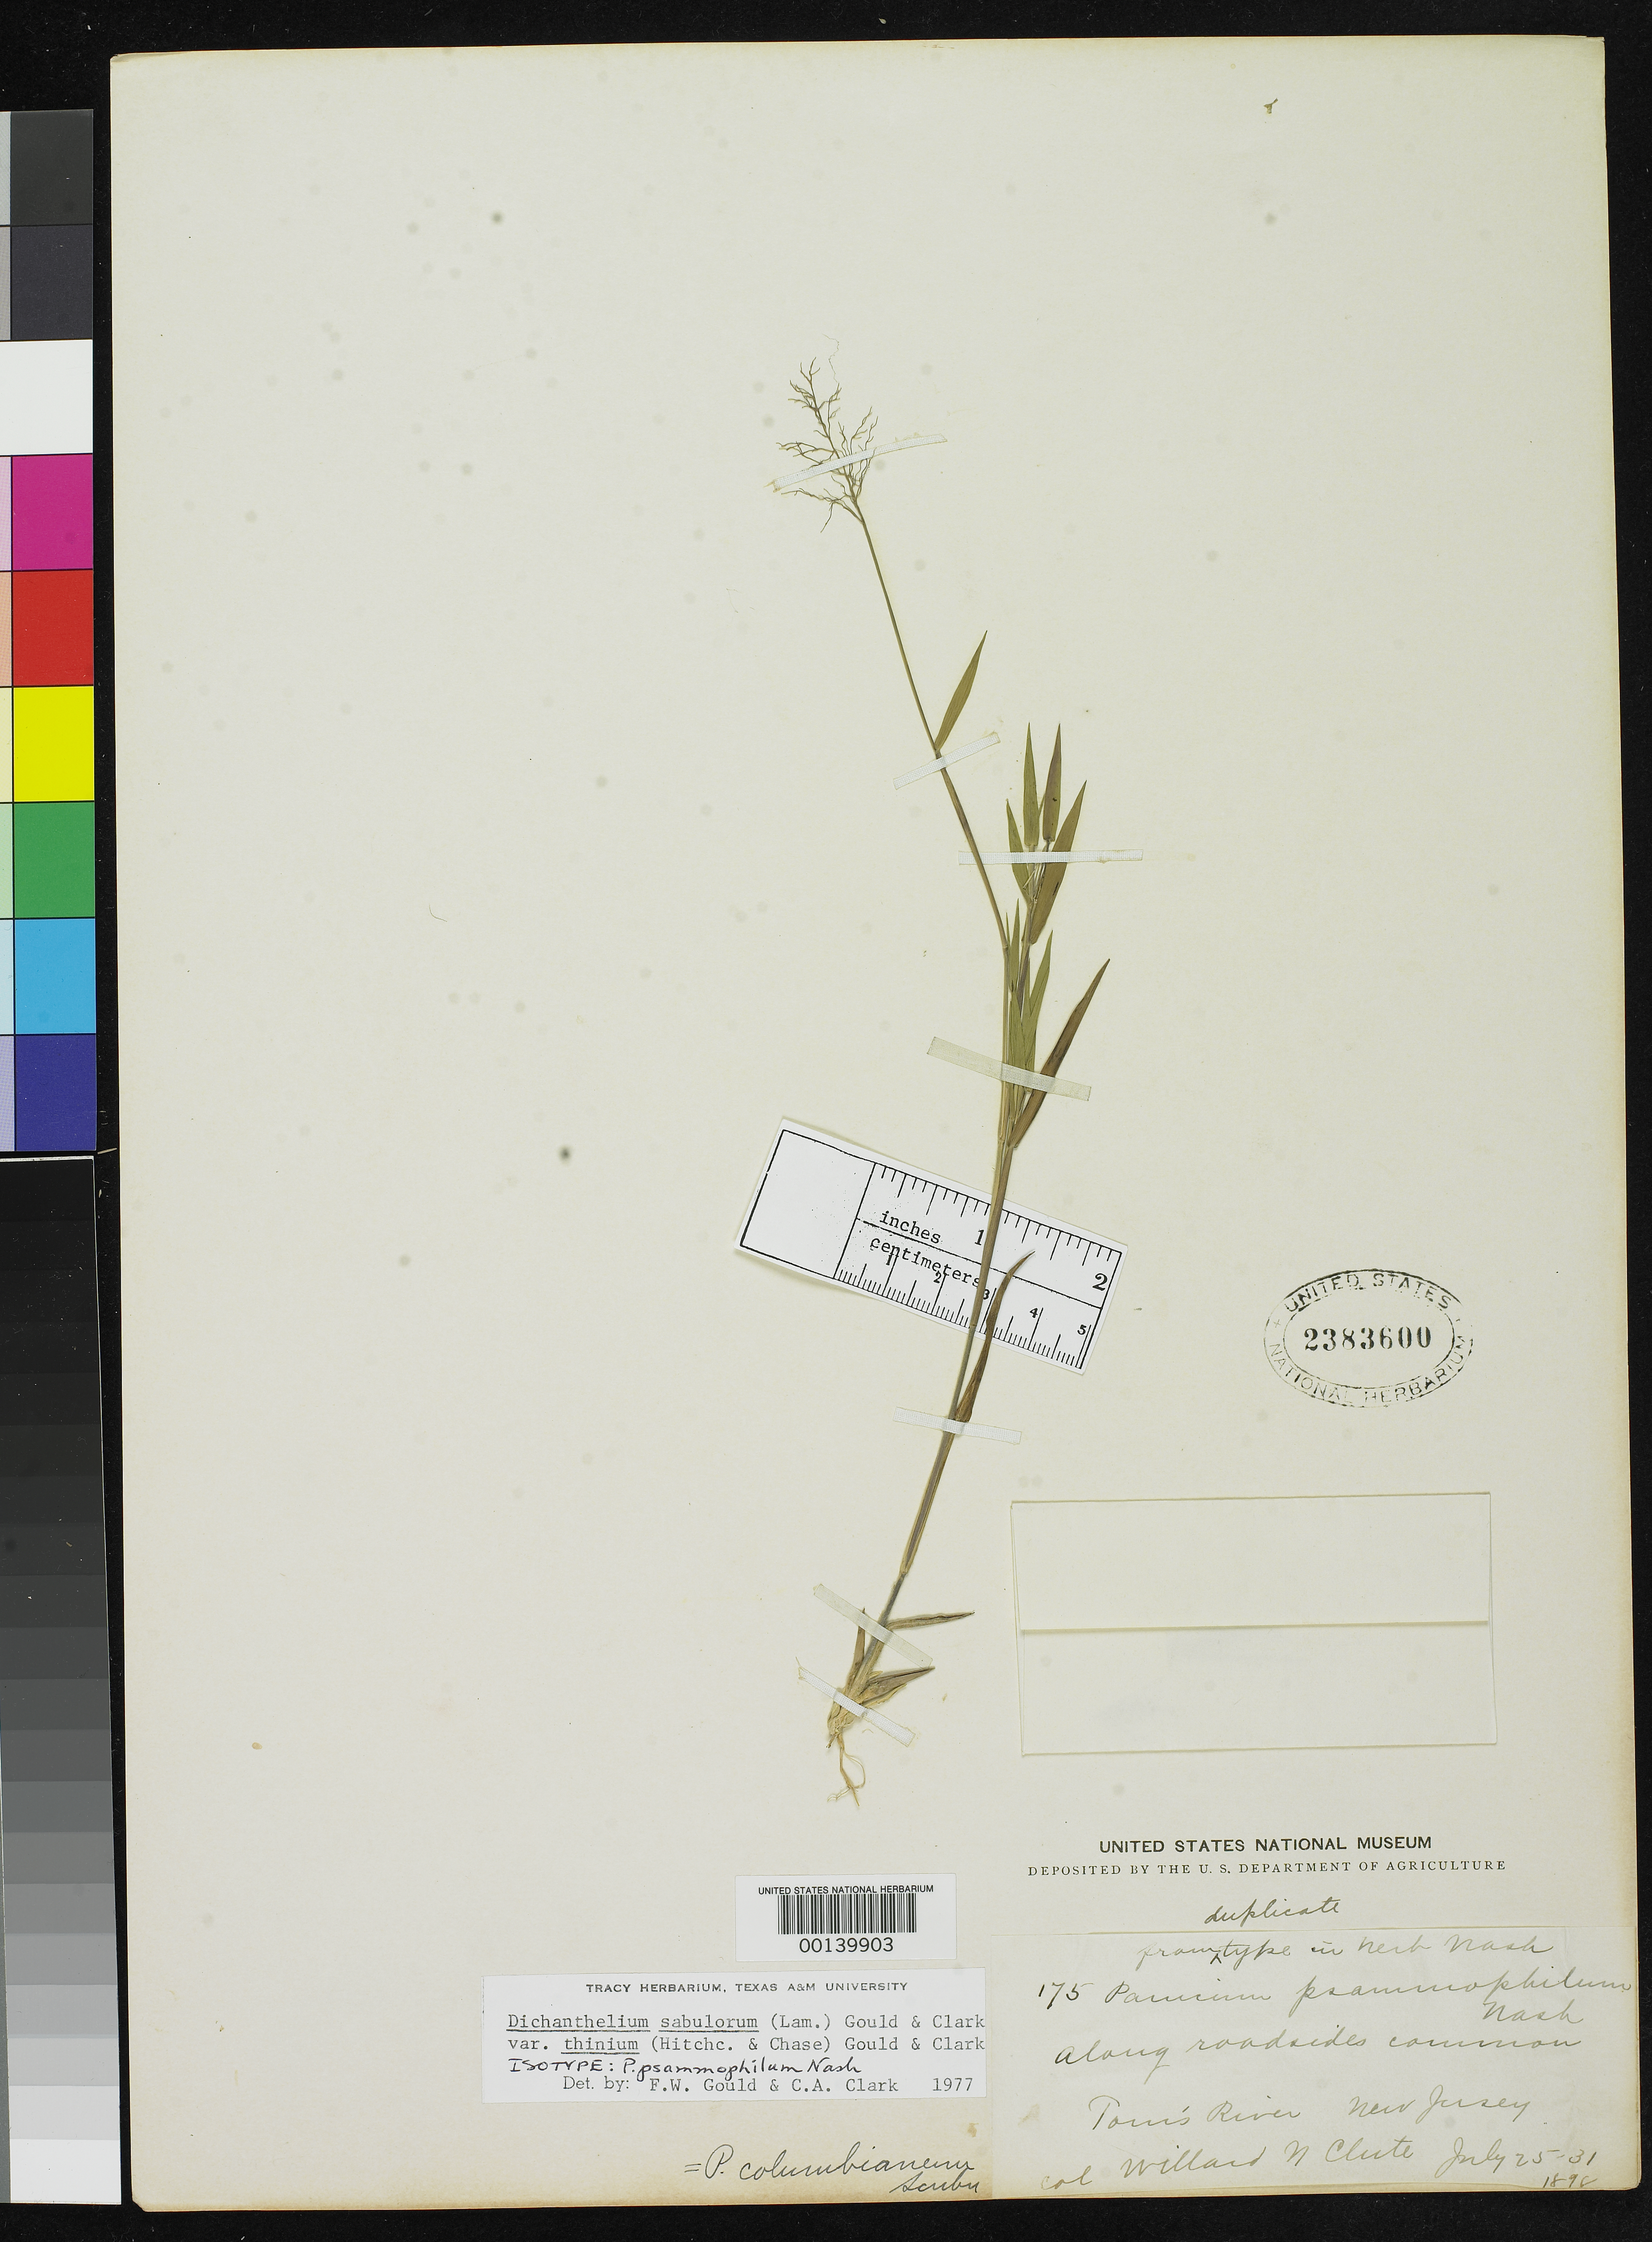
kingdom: Plantae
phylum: Tracheophyta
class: Liliopsida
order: Poales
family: Poaceae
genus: Panicum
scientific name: Panicum psammophilum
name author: Nash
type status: Type Fragment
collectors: W. N. Clute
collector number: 175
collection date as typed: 25 Jul 1898 to 31 Jul 1898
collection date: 1898-07-25/1898-07-31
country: United States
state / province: New Jersey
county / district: Ocean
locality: Toms River.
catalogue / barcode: US 2383600